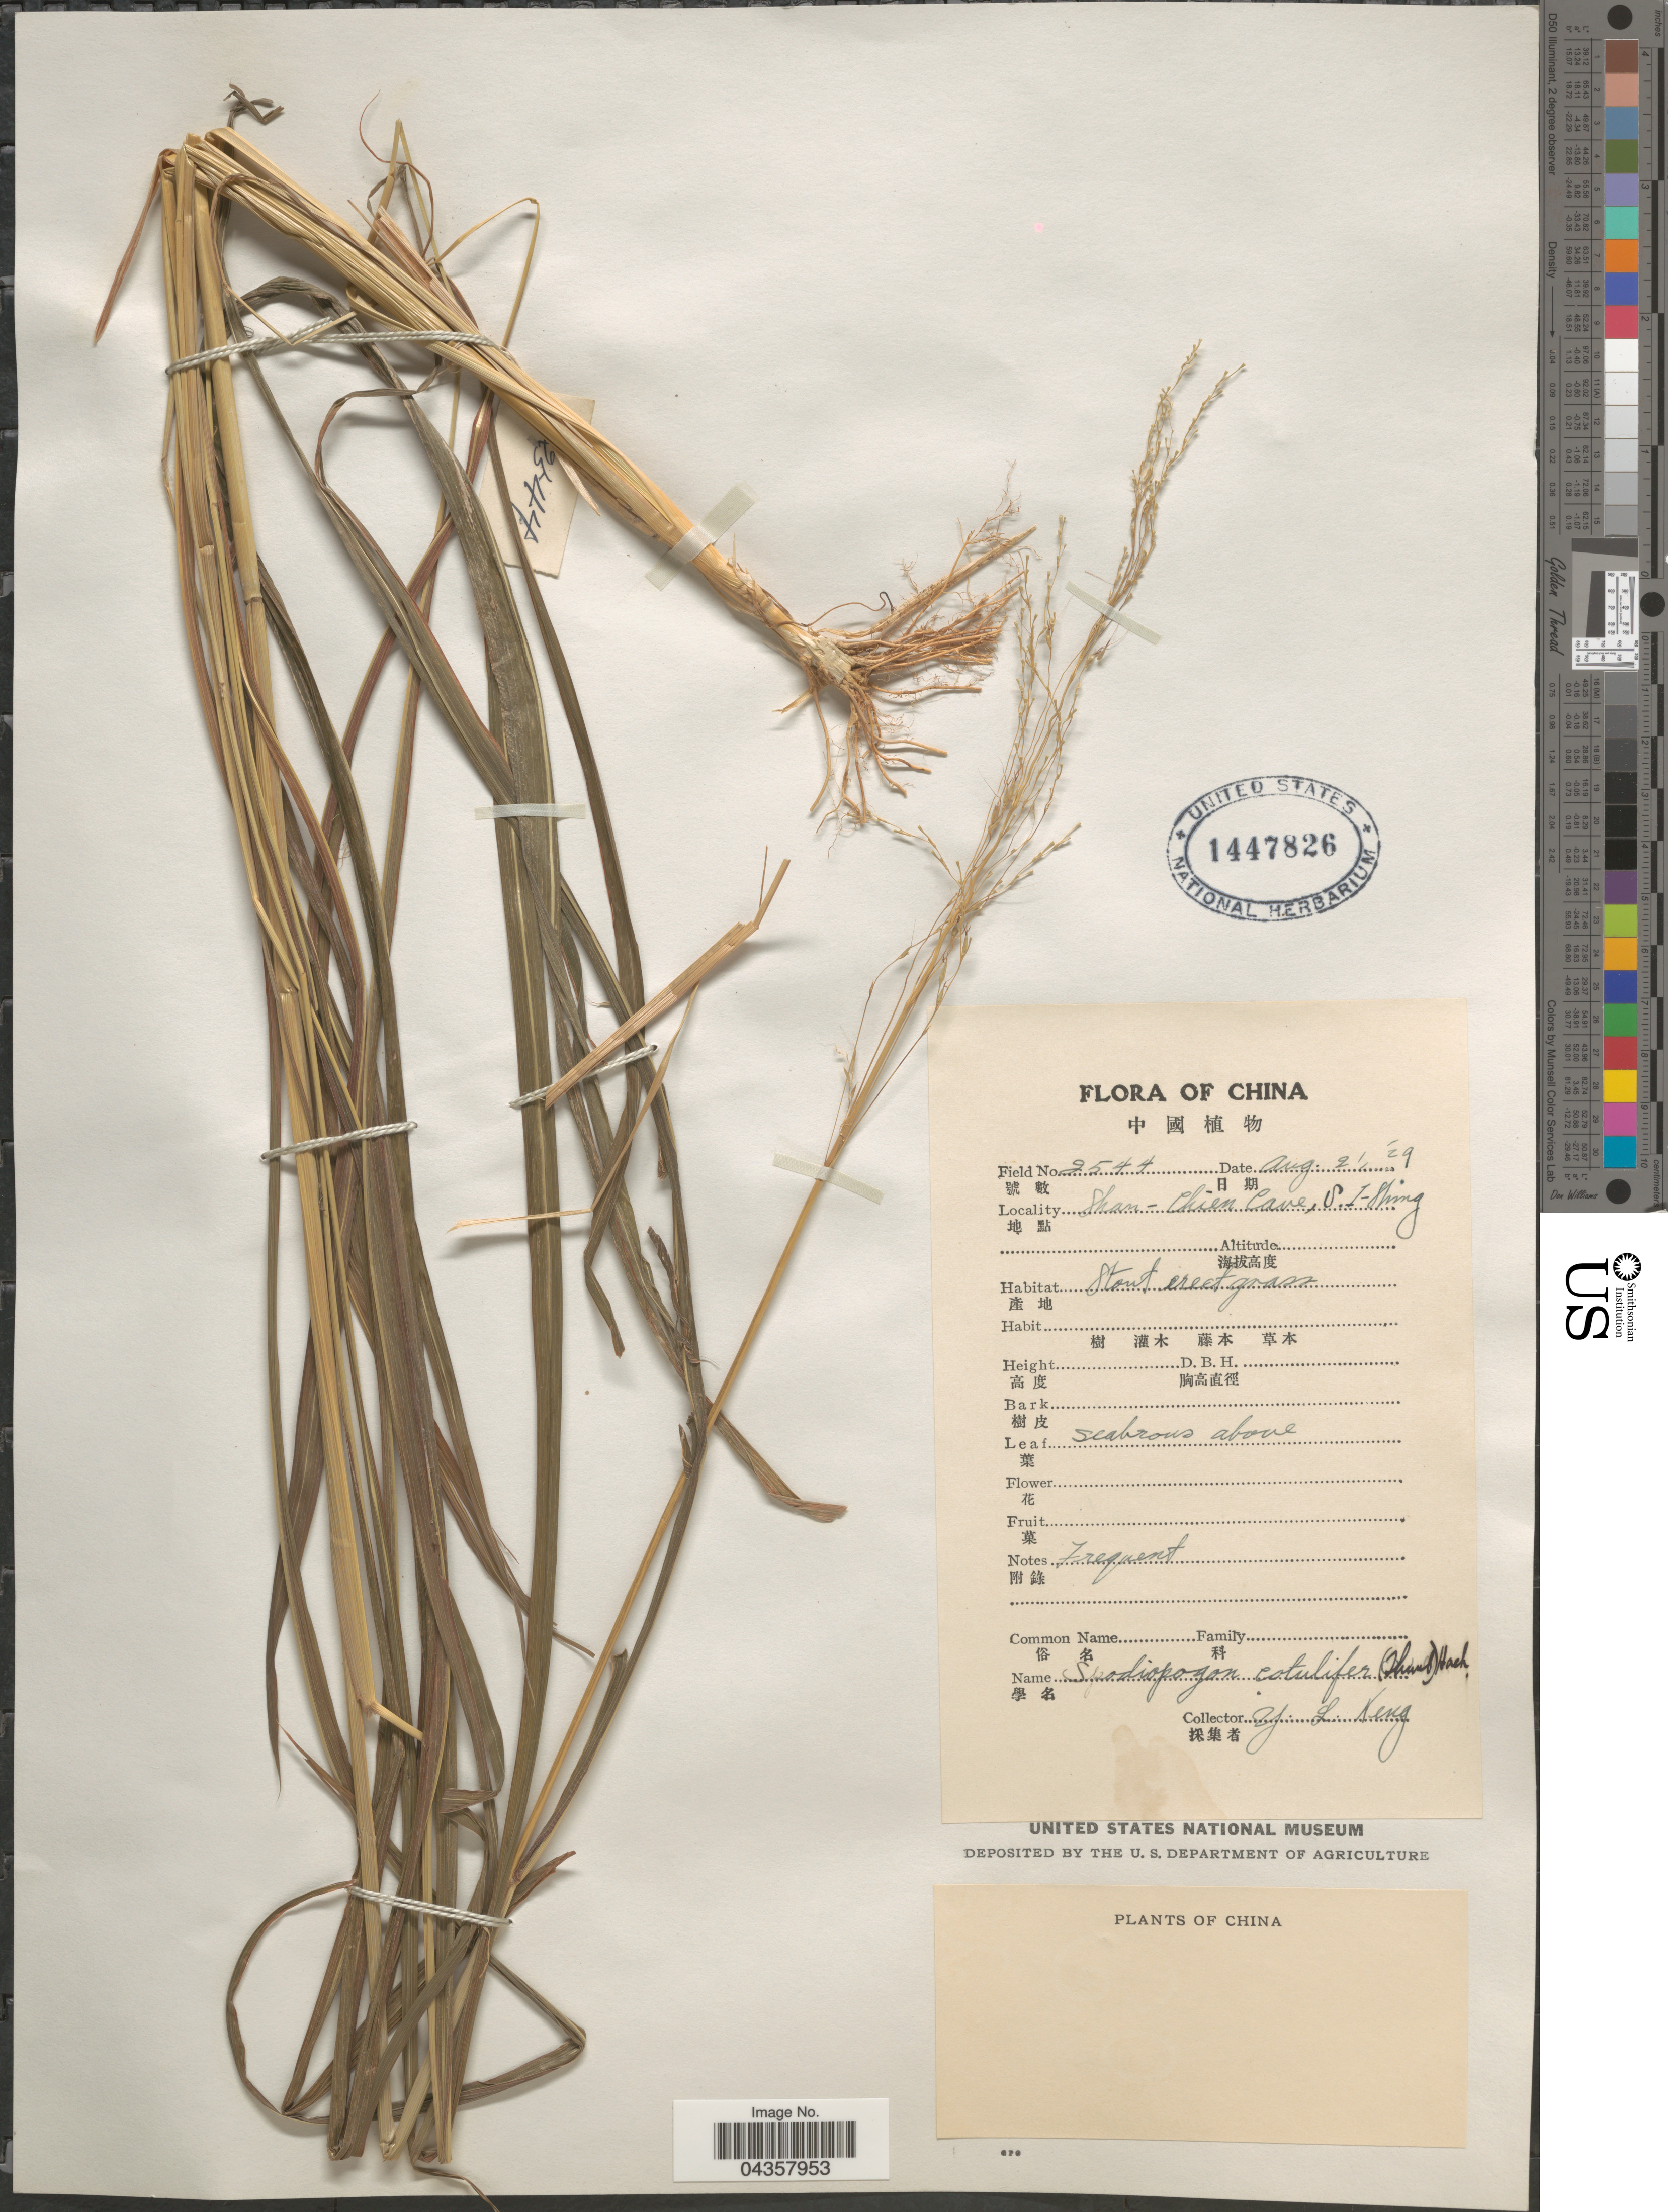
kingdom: Plantae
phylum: Tracheophyta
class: Liliopsida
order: Poales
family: Poaceae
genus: Spodiopogon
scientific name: Spodiopogon cotulifer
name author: (Thunb.) Hack.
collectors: Y. L. Keng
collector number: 2544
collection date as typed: Transcribed d/m/y: 21/8/29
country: China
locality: Shan-Chien Cave, S.I.-Shing.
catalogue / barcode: US 1447826